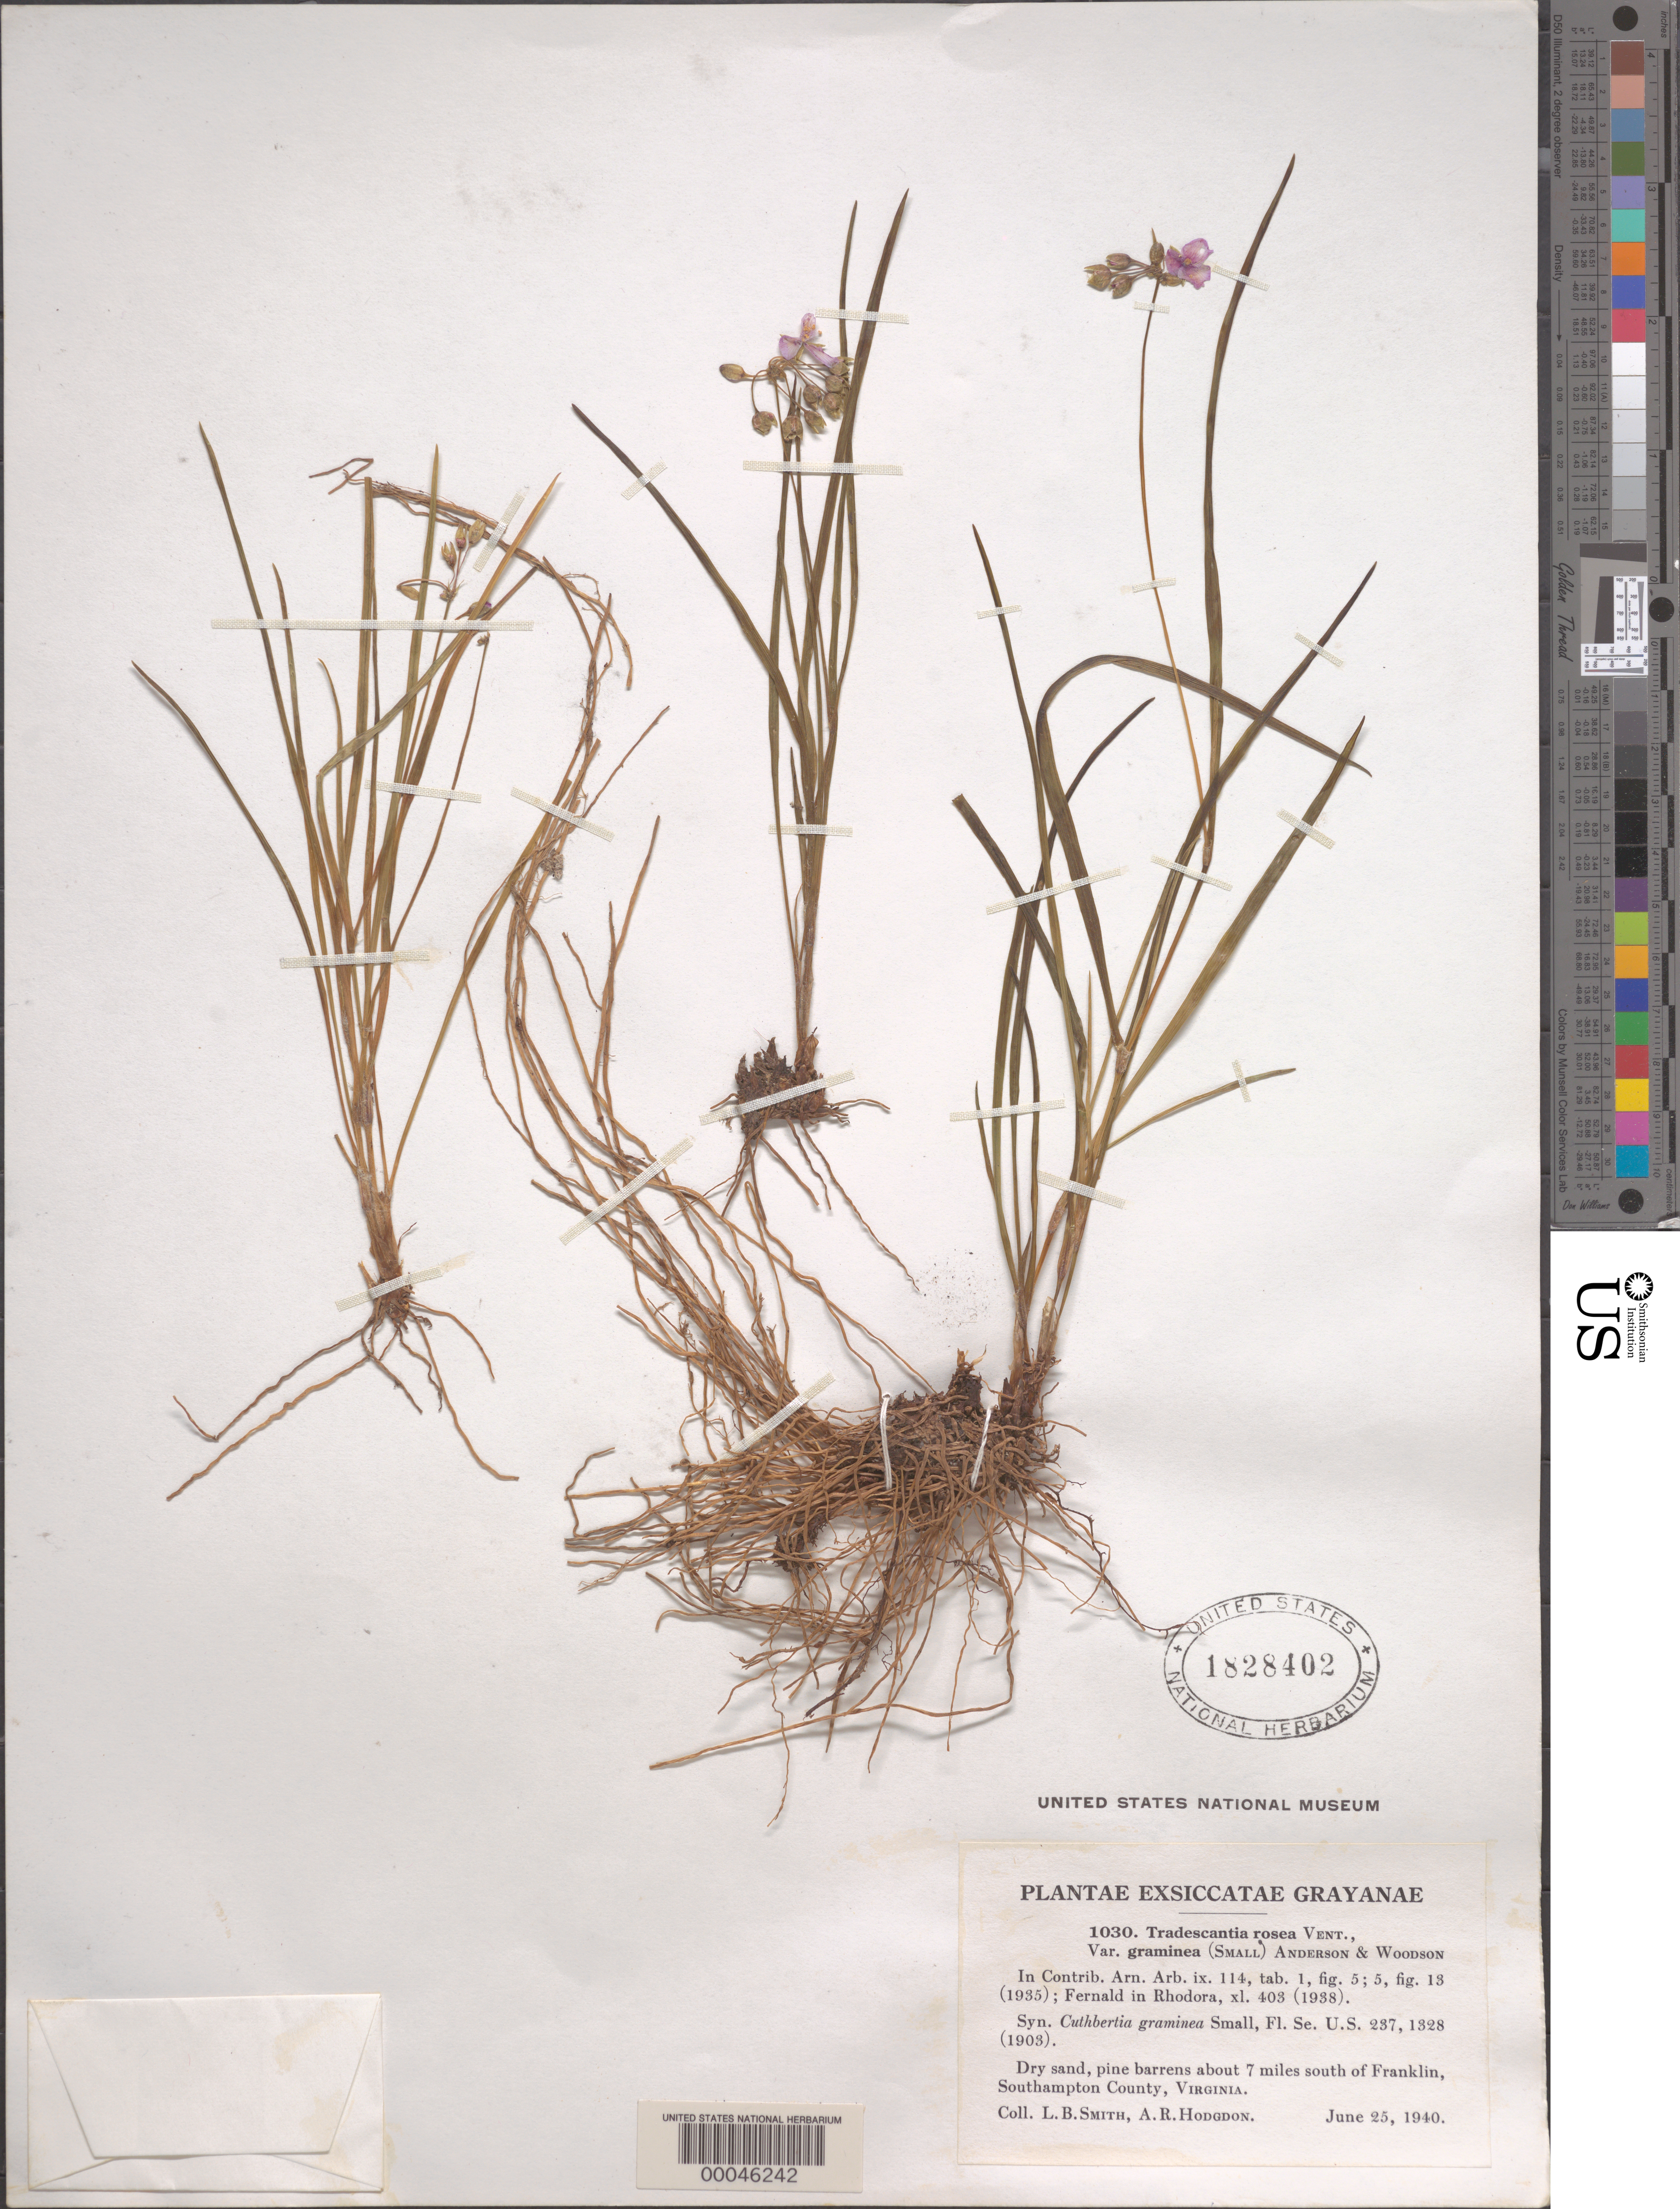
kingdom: Plantae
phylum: Tracheophyta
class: Liliopsida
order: Commelinales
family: Commelinaceae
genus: Cuthbertia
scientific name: Cuthbertia graminea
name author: Small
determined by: Strong, Mark T., (BOT), Smithsonian Institution - National Museum of Natural History (UNITED STATES)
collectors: L. Smith & A. R. Hodgdon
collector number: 1030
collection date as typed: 25 Jun 1940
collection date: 1940-06-25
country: United States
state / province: Virginia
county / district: Southampton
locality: S of franklin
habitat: Dry sand pine barrens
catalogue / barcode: US 1828402